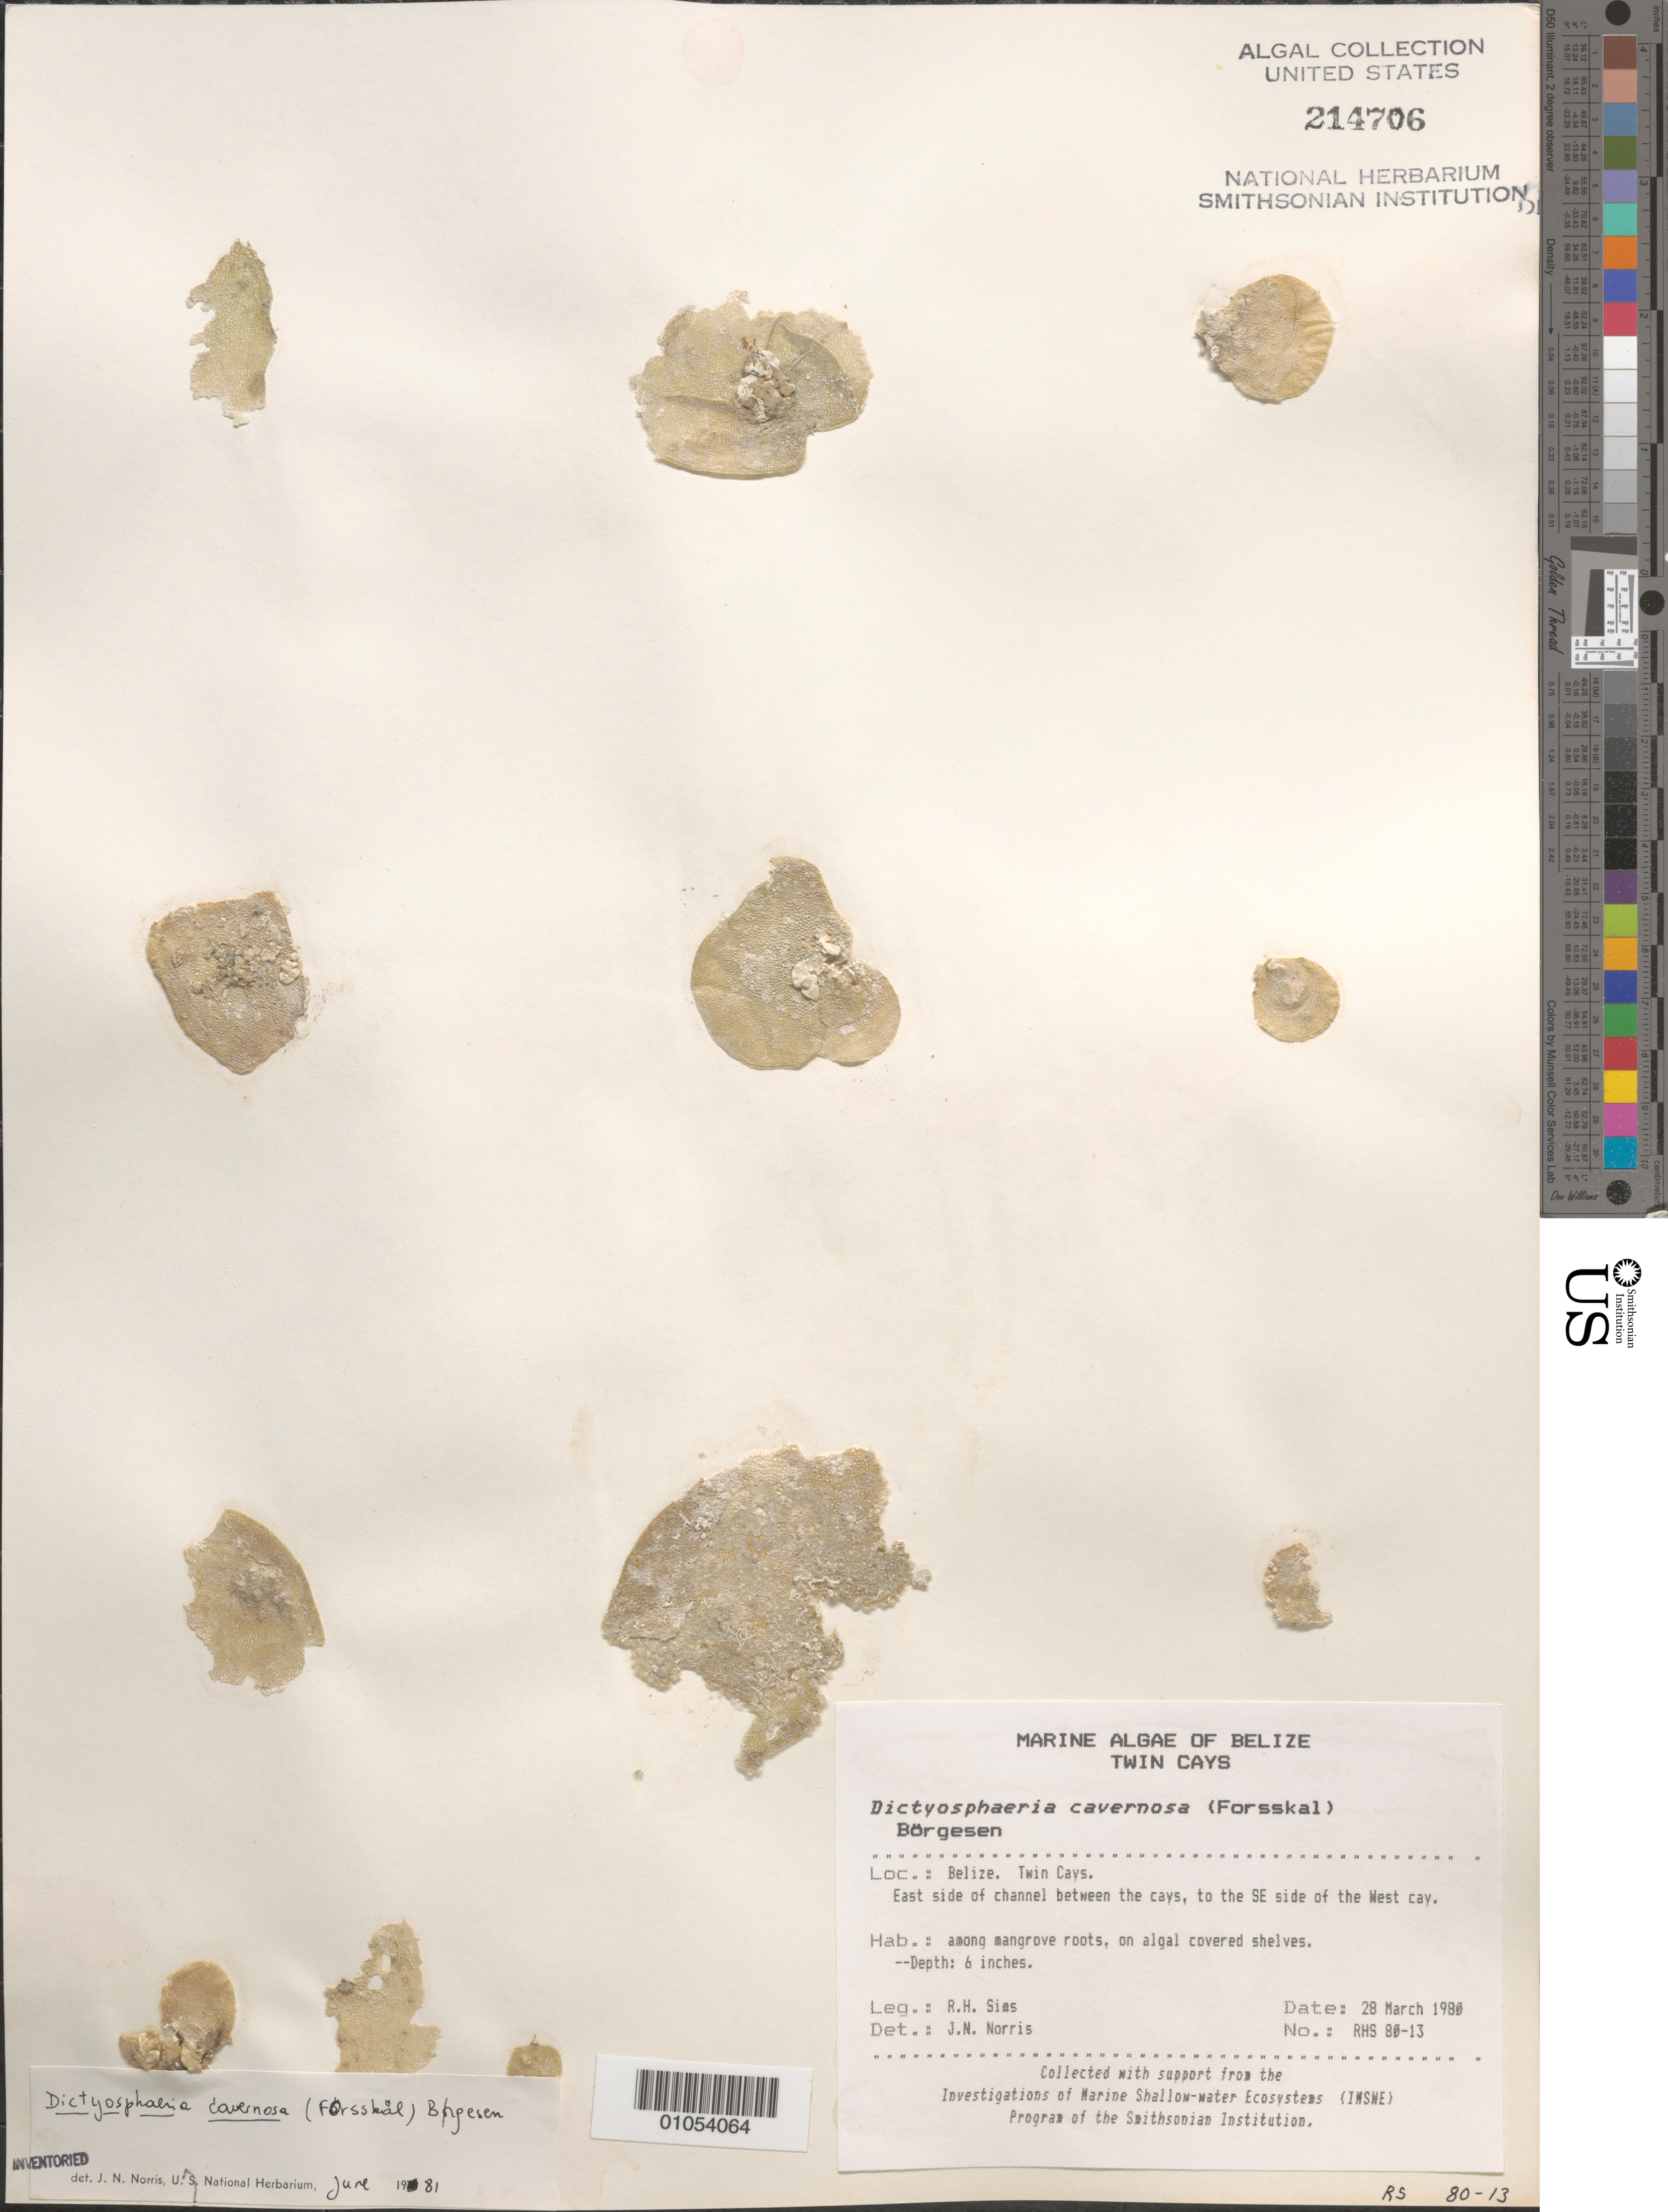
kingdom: Plantae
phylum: Chlorophyta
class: Ulvophyceae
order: Siphonocladales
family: Siphonocladaceae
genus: Dictyosphaeria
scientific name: Dictyosphaeria cavernosa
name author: (Forssk.) Børgesen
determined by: Norris, James N.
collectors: R. H. Sims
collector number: RHS 80-13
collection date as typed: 28 Mar 1980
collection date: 1980-03-28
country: Belize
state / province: Stann Creek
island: West Cay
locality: East side of channel between Twin Cays, to southeast side of West Cay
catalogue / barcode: US 214706